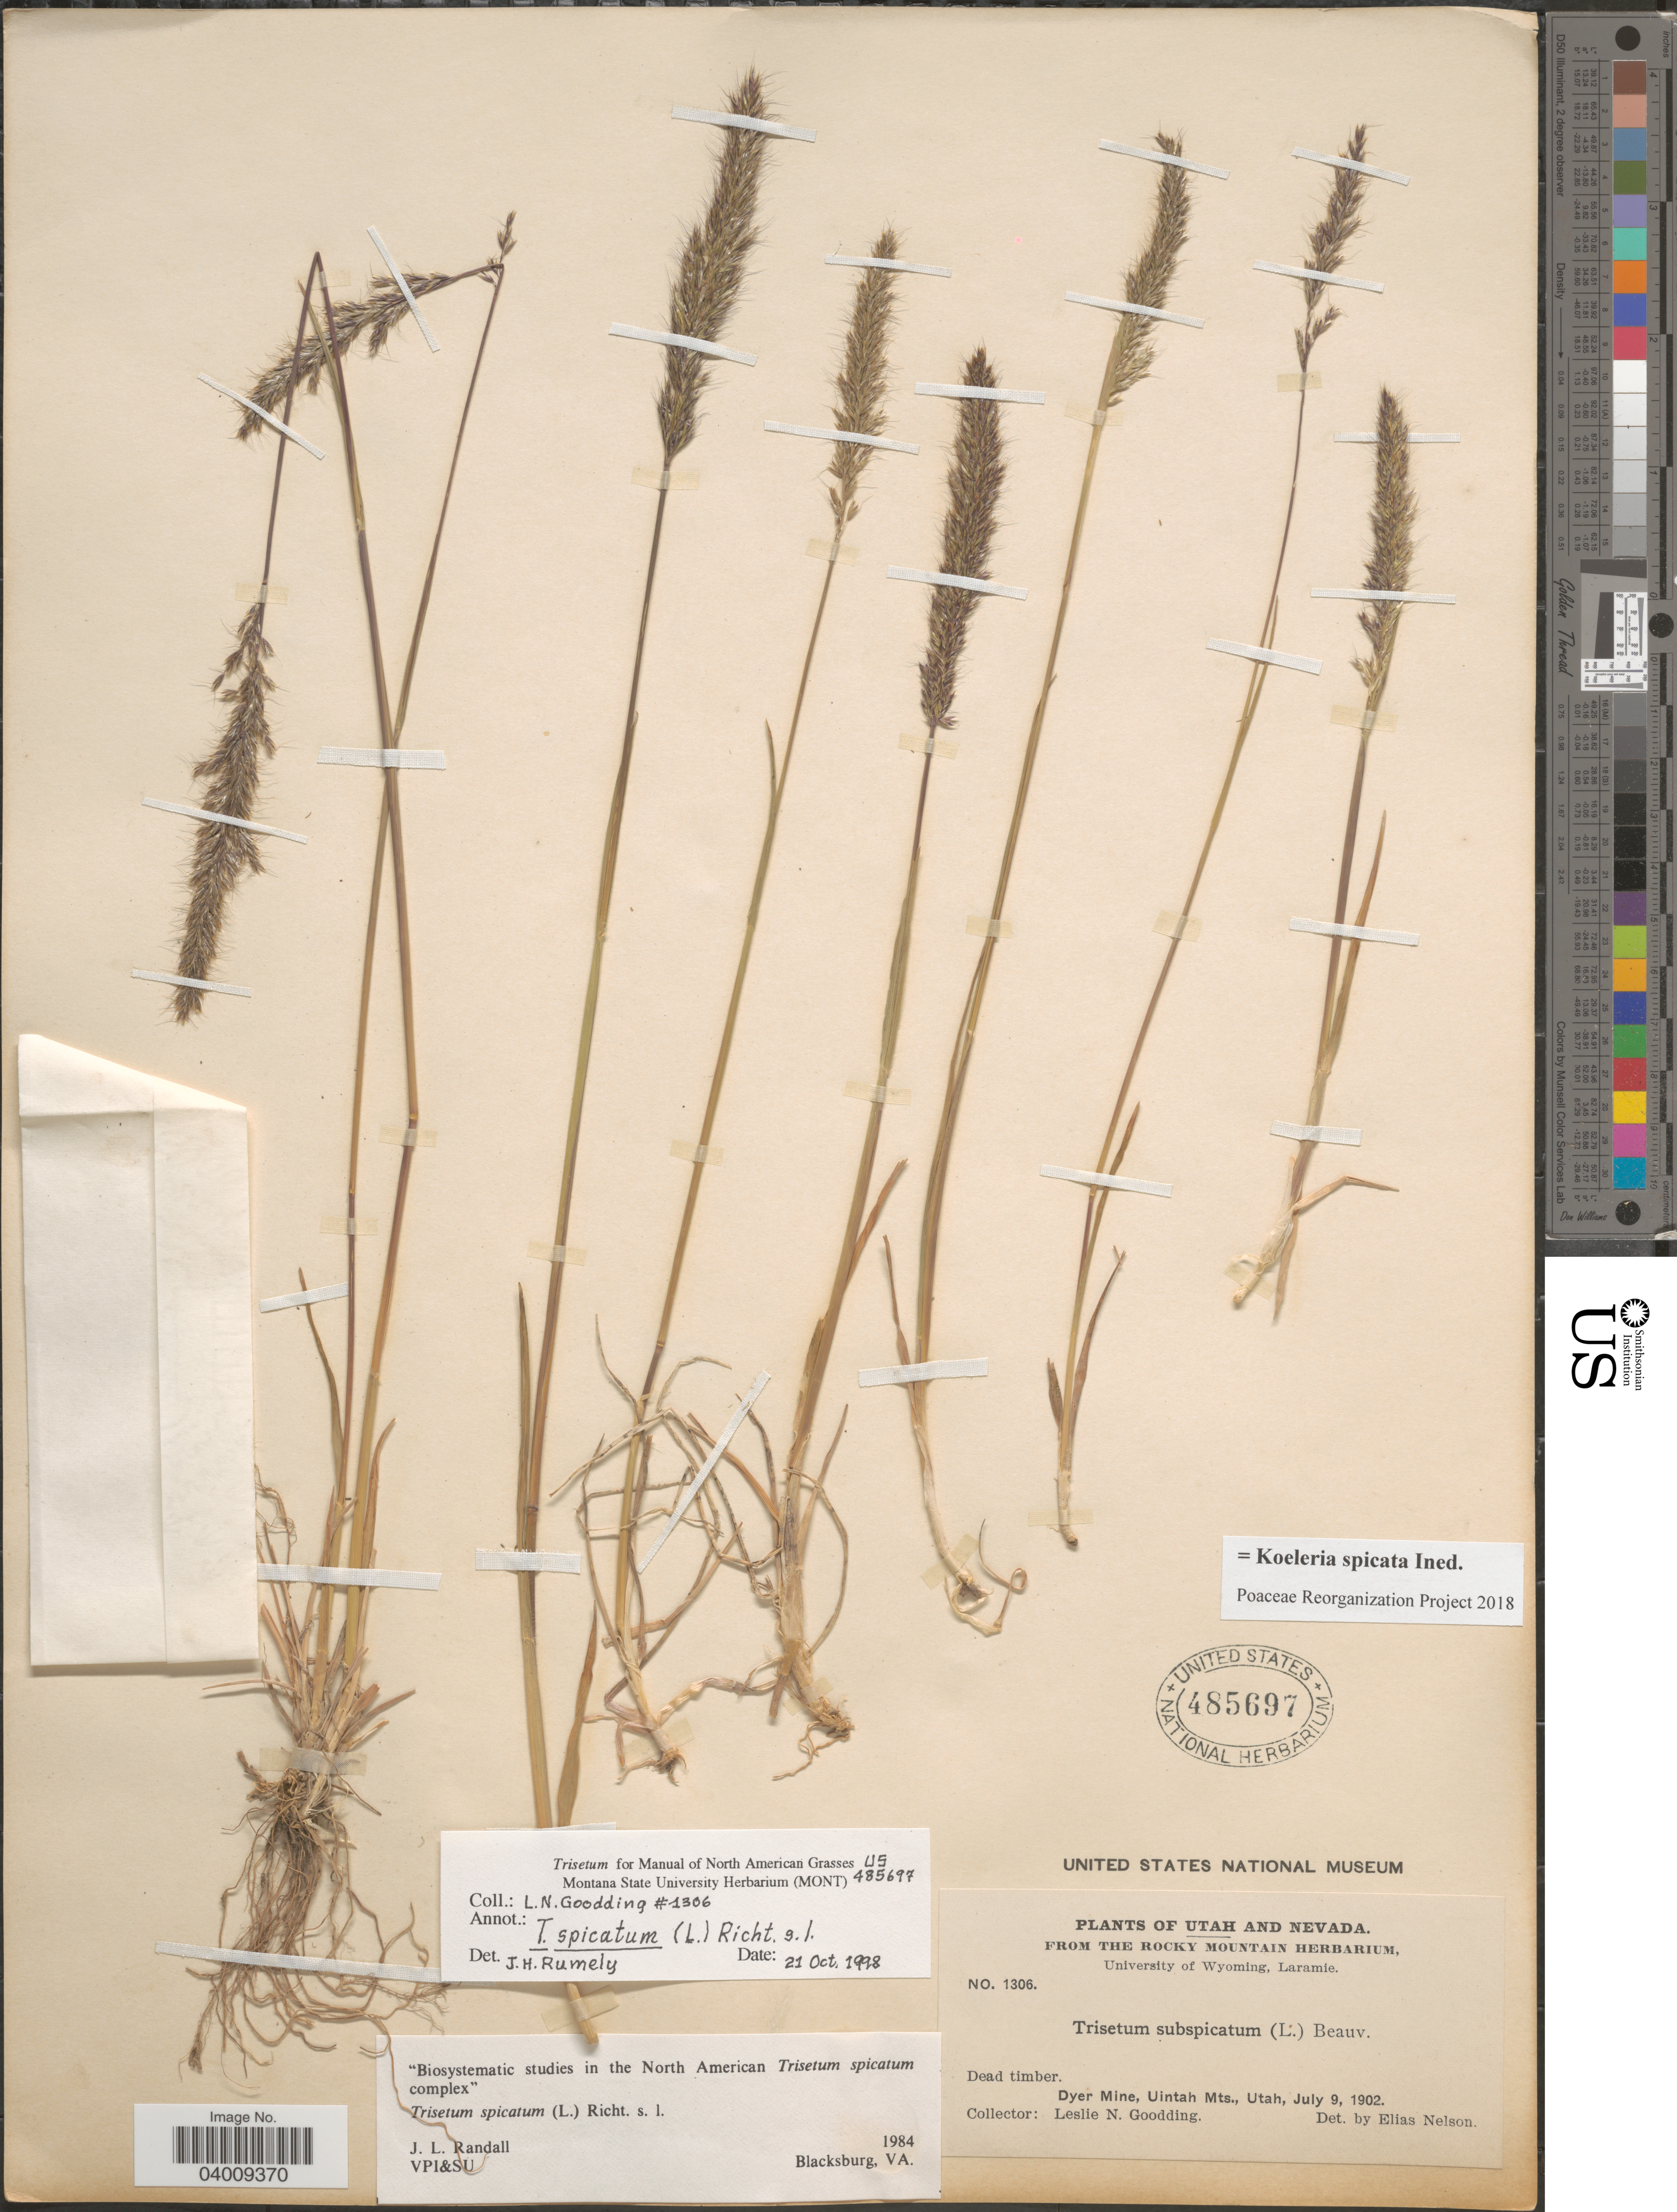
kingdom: Plantae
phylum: Tracheophyta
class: Liliopsida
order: Poales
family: Poaceae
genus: Koeleria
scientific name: Koeleria spicata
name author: (L.) Barberá et al.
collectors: L. N. Goodding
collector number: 1306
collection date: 1902-07-09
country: United States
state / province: Utah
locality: Dyer Mine, Uintah Mts.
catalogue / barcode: US 485697